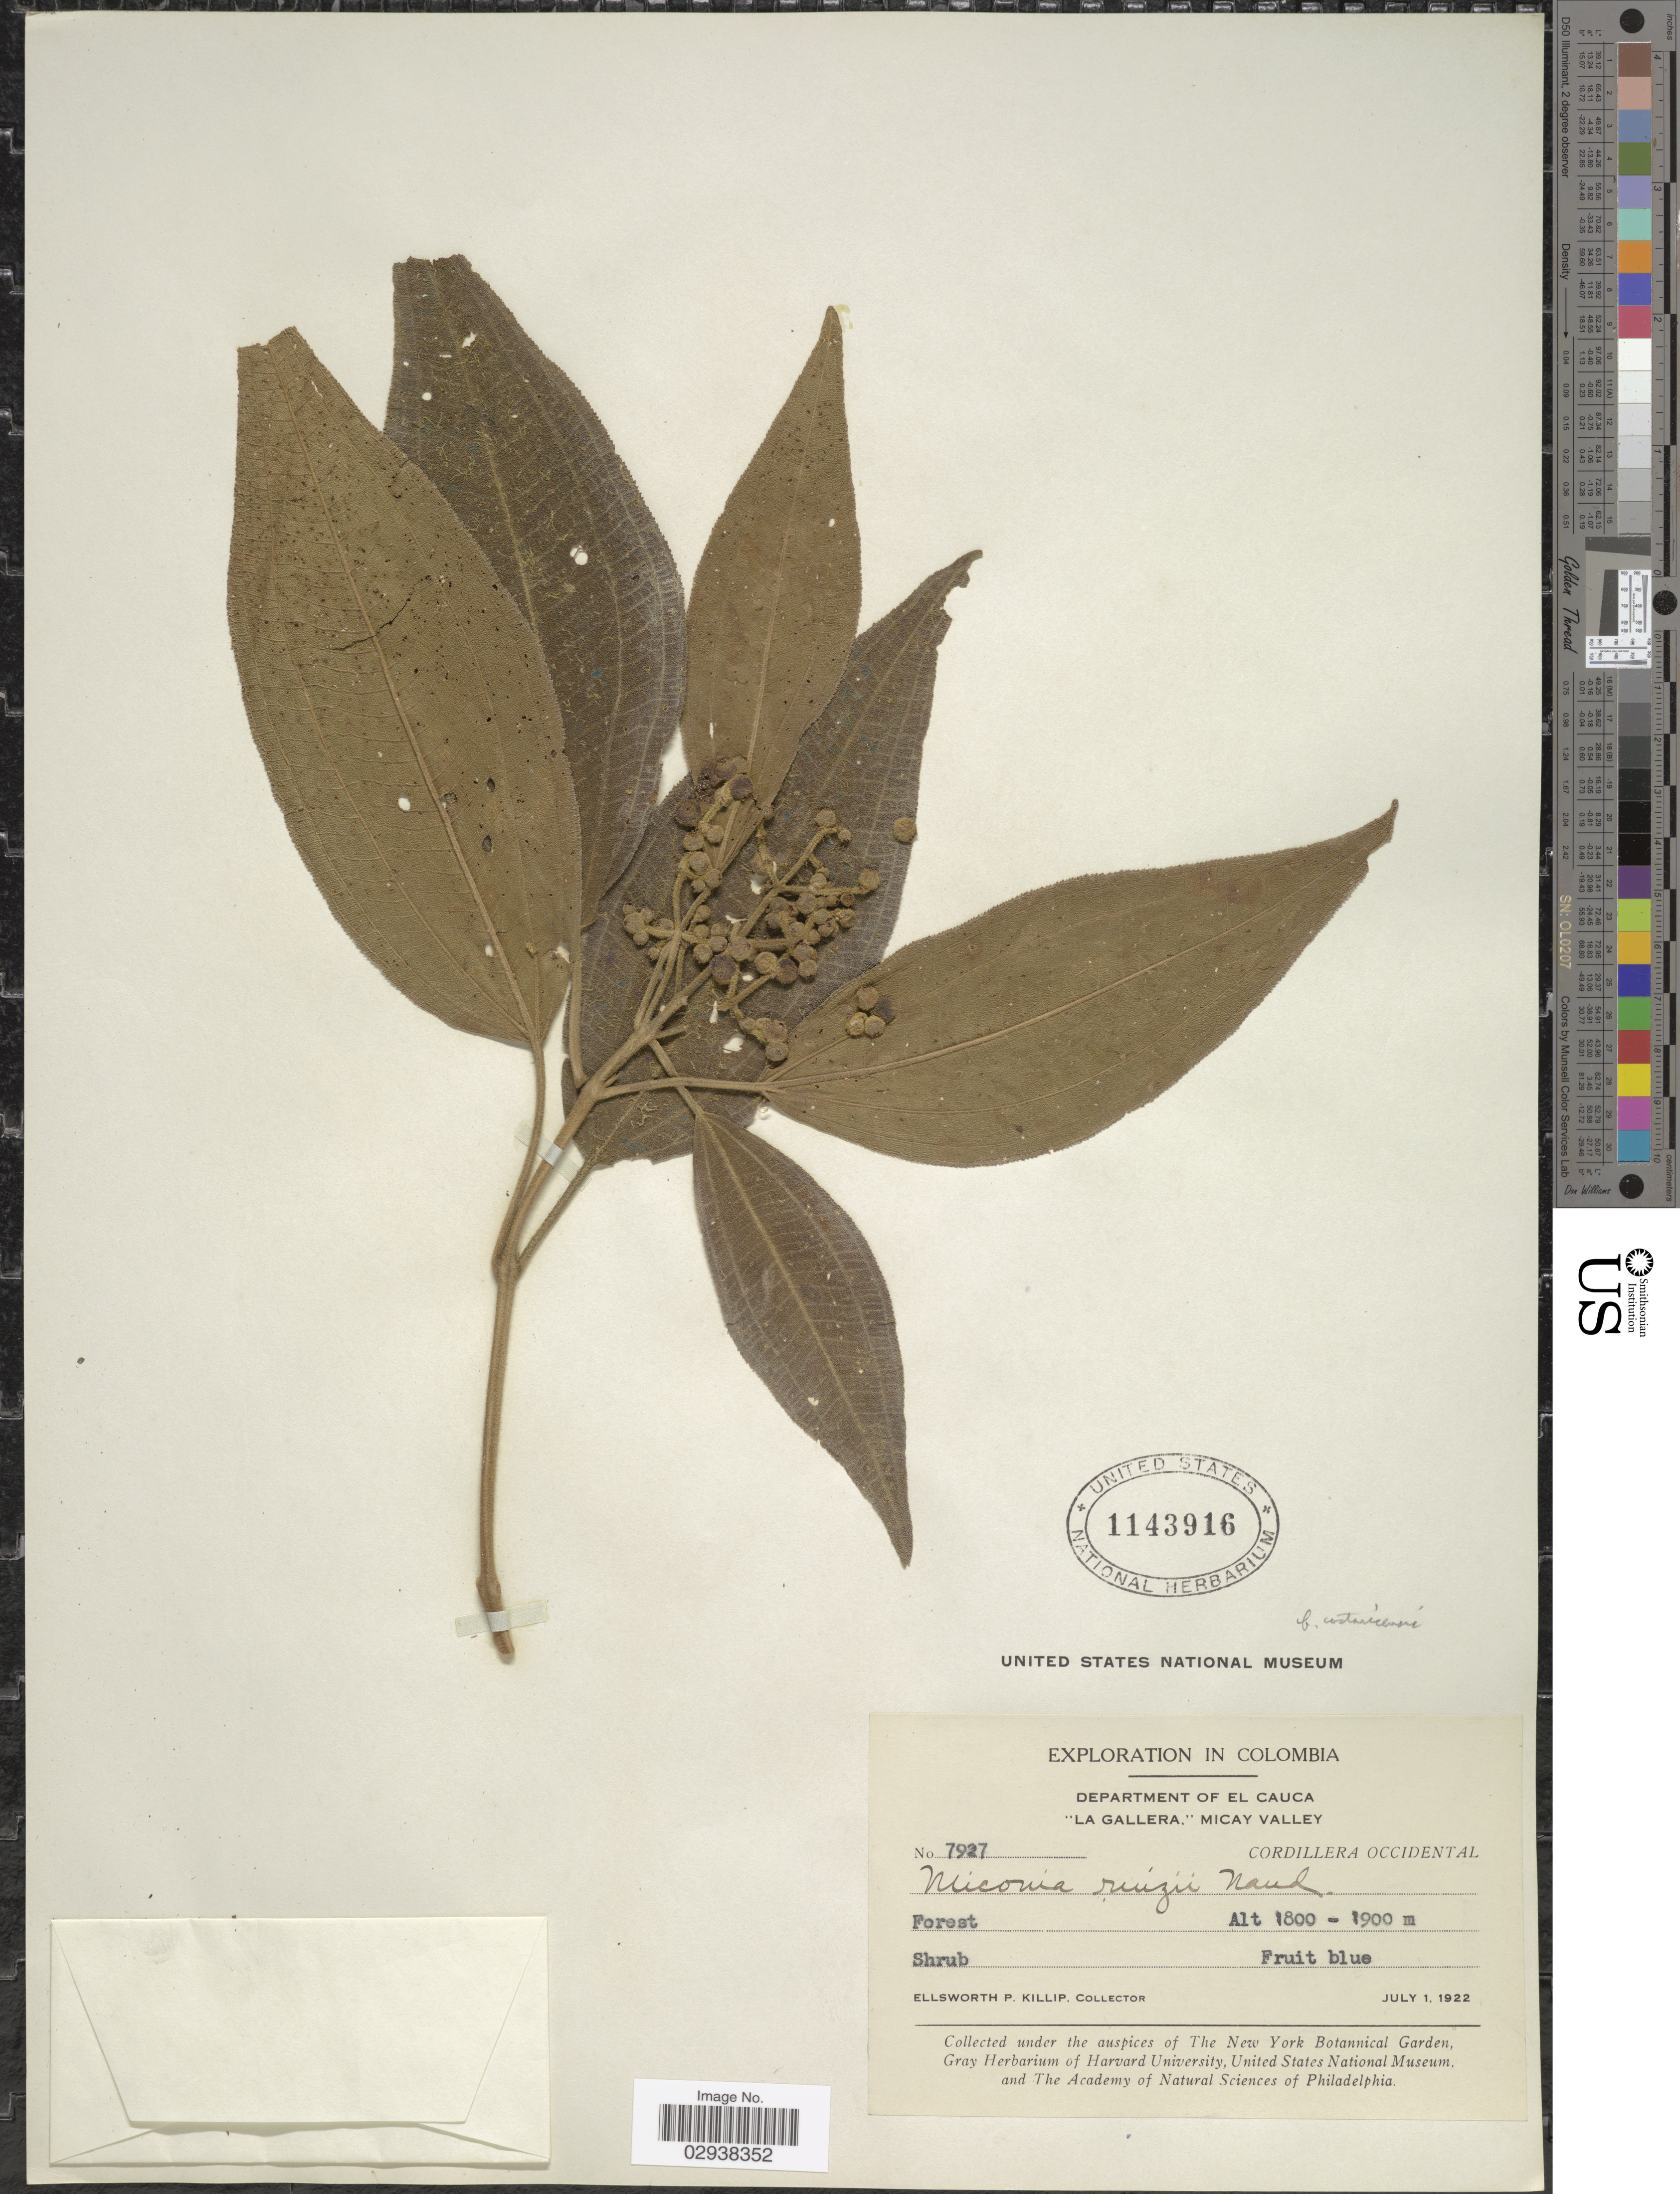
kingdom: Plantae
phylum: Tracheophyta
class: Magnoliopsida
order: Myrtales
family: Melastomataceae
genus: Miconia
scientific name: Miconia costaricensis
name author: Cogn.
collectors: E. P. Killip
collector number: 7927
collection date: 1922-07-01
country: Colombia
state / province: Cauca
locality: Department of El Cauca, "La Gallera," Micay Valley, Cordillera Occidental.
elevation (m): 1800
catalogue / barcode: US 1143916